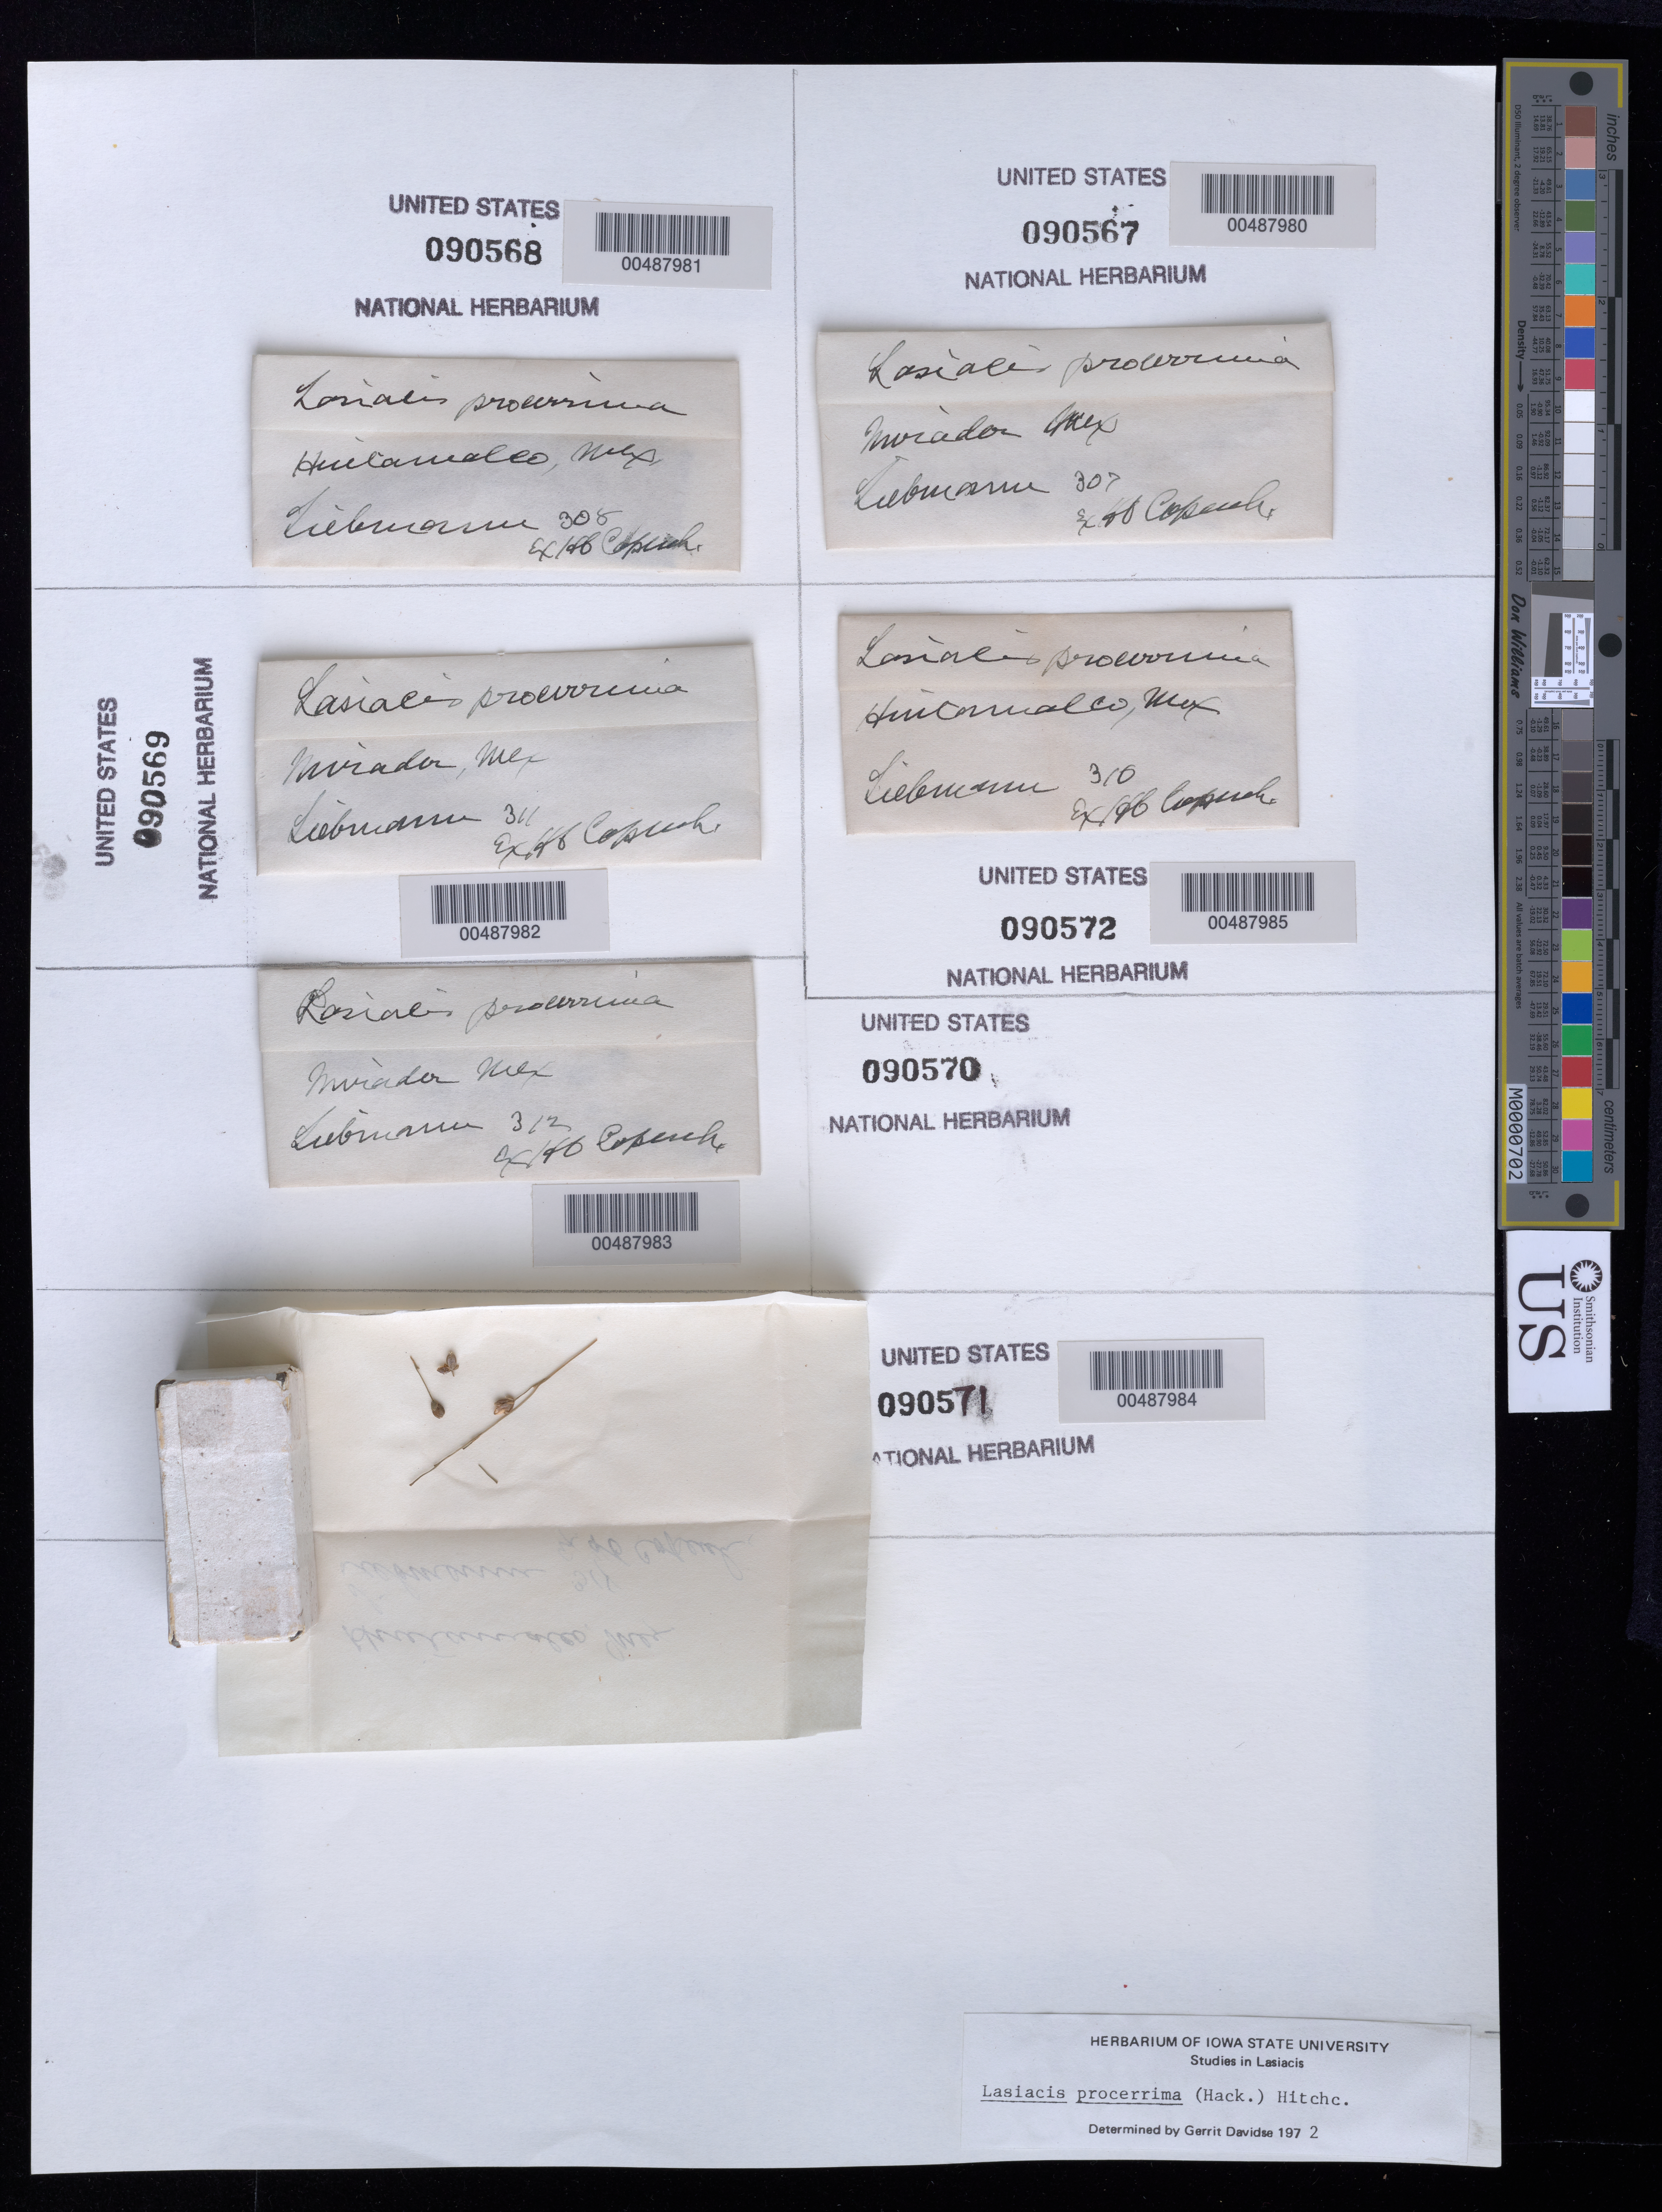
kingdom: Plantae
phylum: Tracheophyta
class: Liliopsida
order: Poales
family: Poaceae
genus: Lasiacis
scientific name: Lasiacis procerrima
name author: (Hack.) Hitchc.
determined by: Davidse, Gerrit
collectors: F. M. Liebmann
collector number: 314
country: Mexico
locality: Huitamalco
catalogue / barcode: US 90571